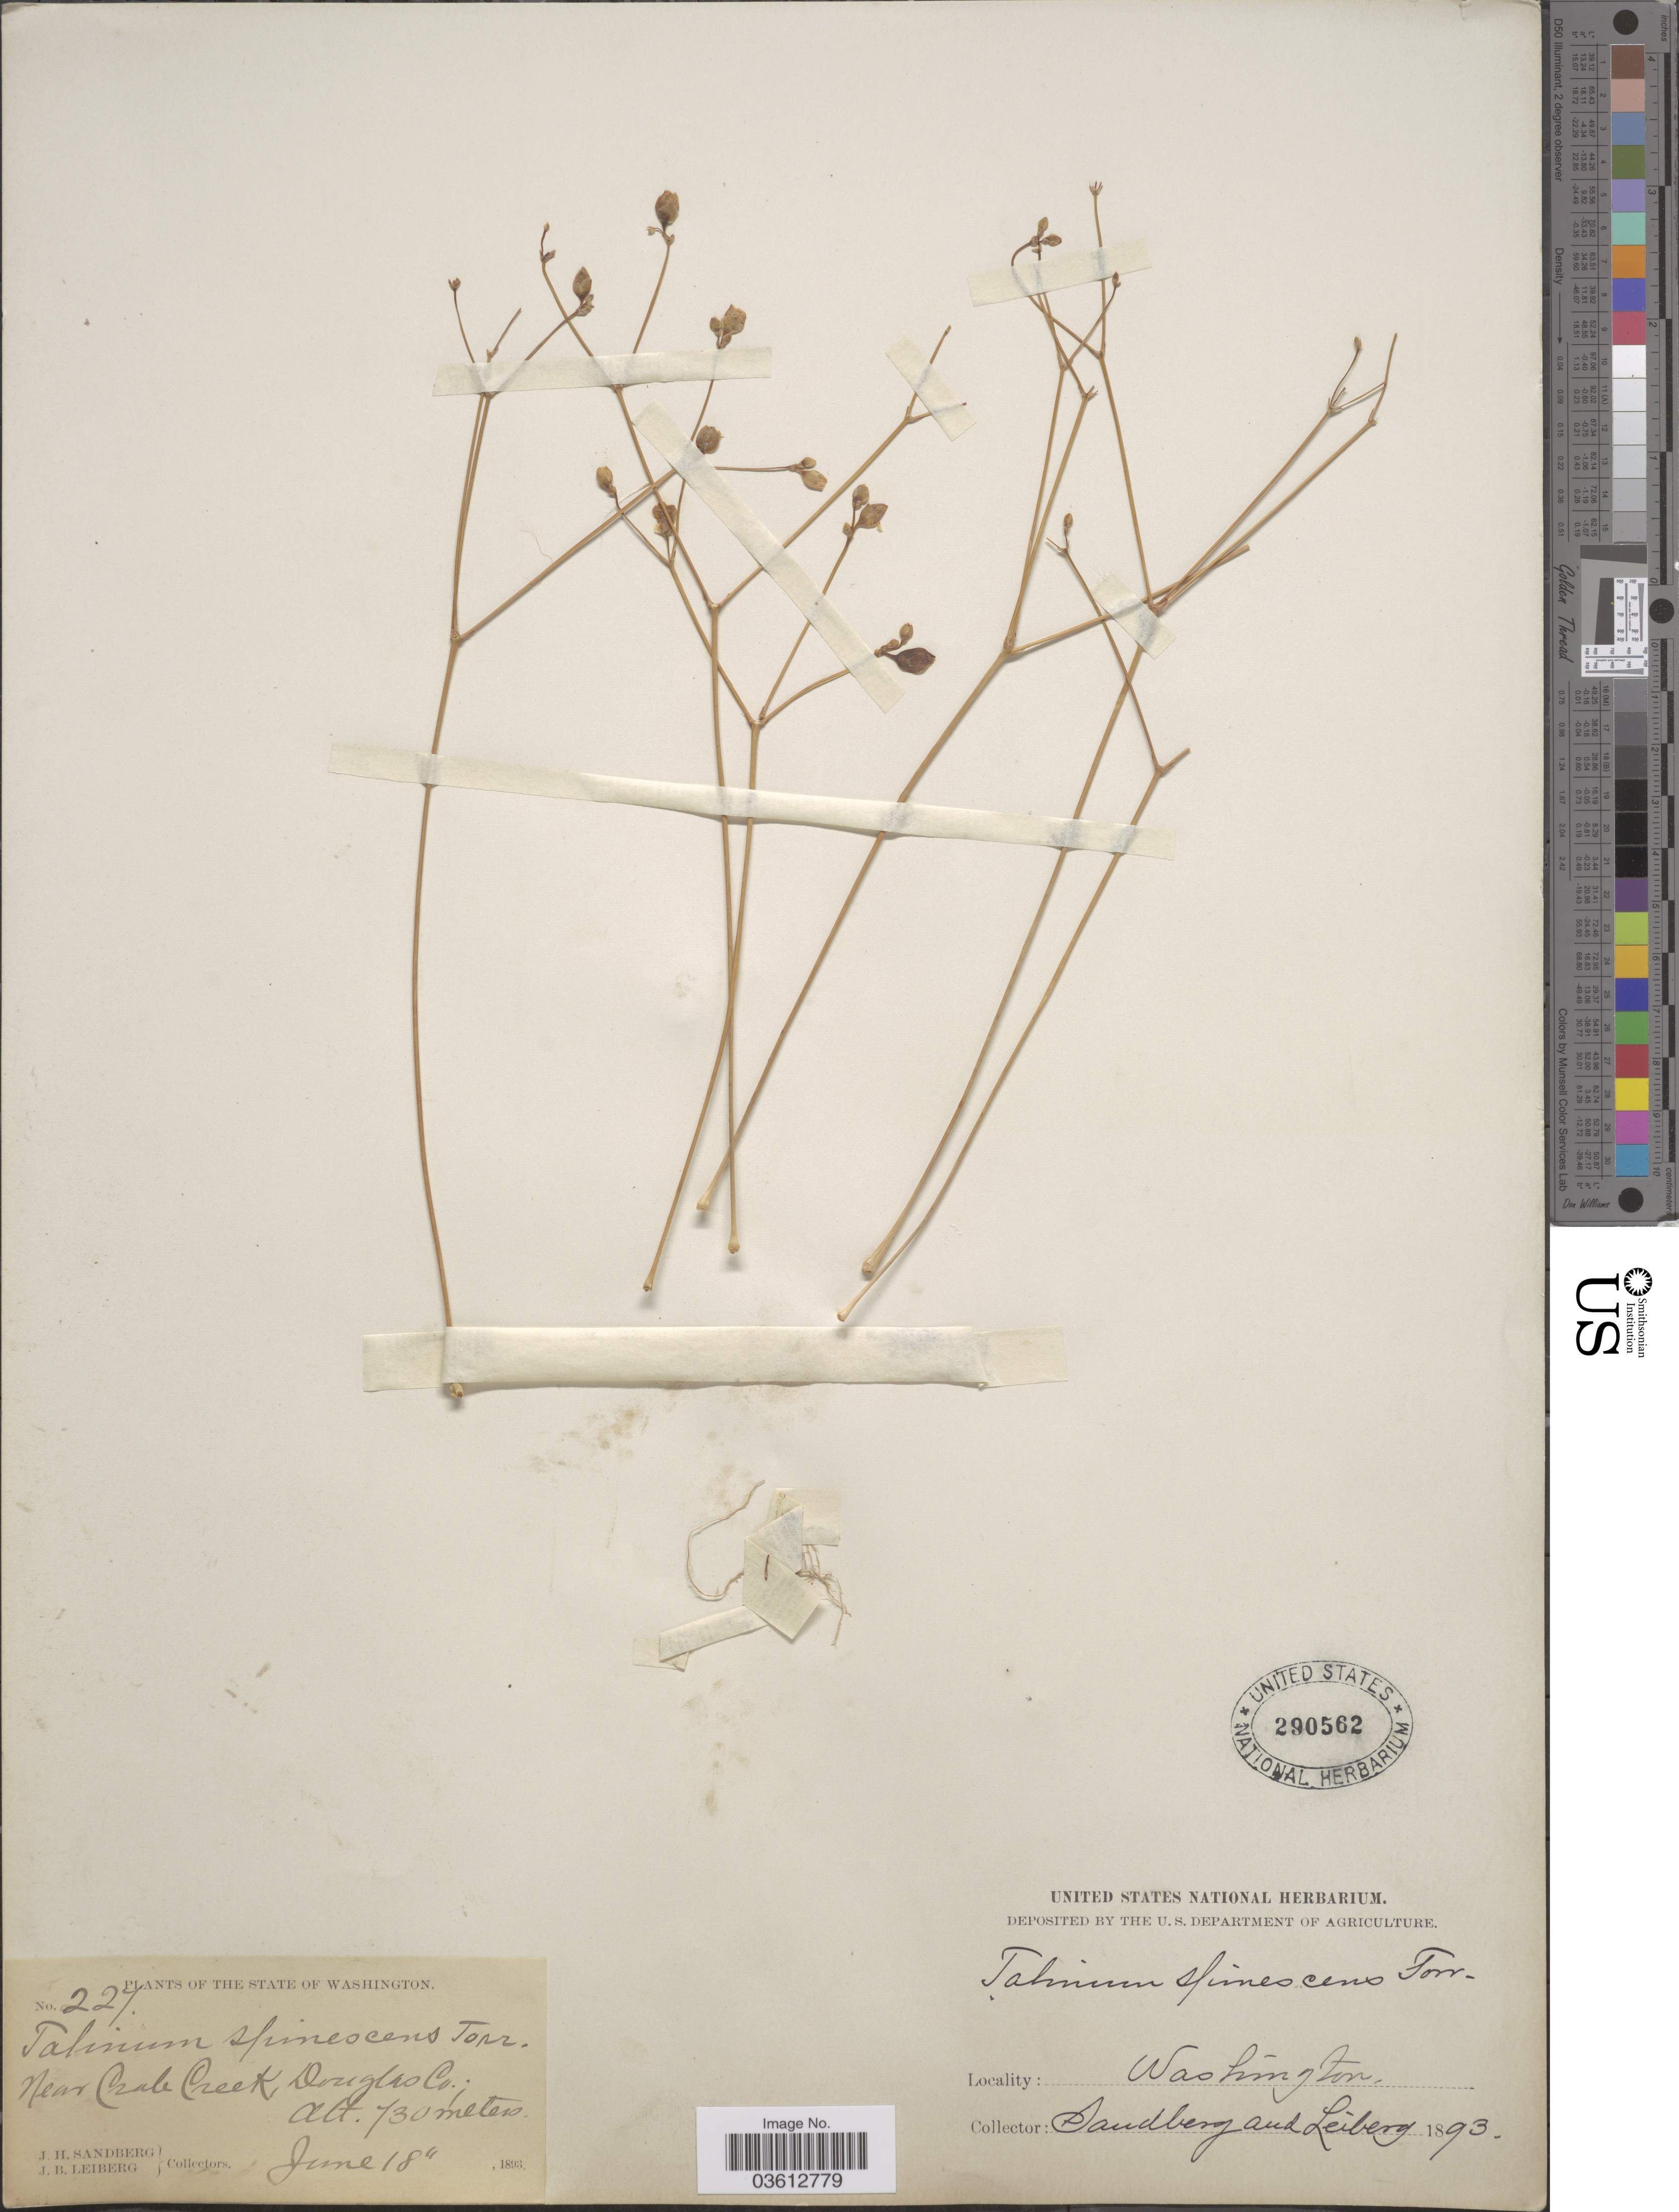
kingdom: Plantae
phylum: Tracheophyta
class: Magnoliopsida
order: Caryophyllales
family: Talinaceae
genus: Talinum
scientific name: Talinum spinescens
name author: Torr.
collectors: J. H. Sandberg & J. B. Leiberg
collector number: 227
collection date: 1893-06-18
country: United States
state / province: Washington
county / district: Douglas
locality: Near Crale Creek, Douglas Co.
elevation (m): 730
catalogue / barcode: US 290562